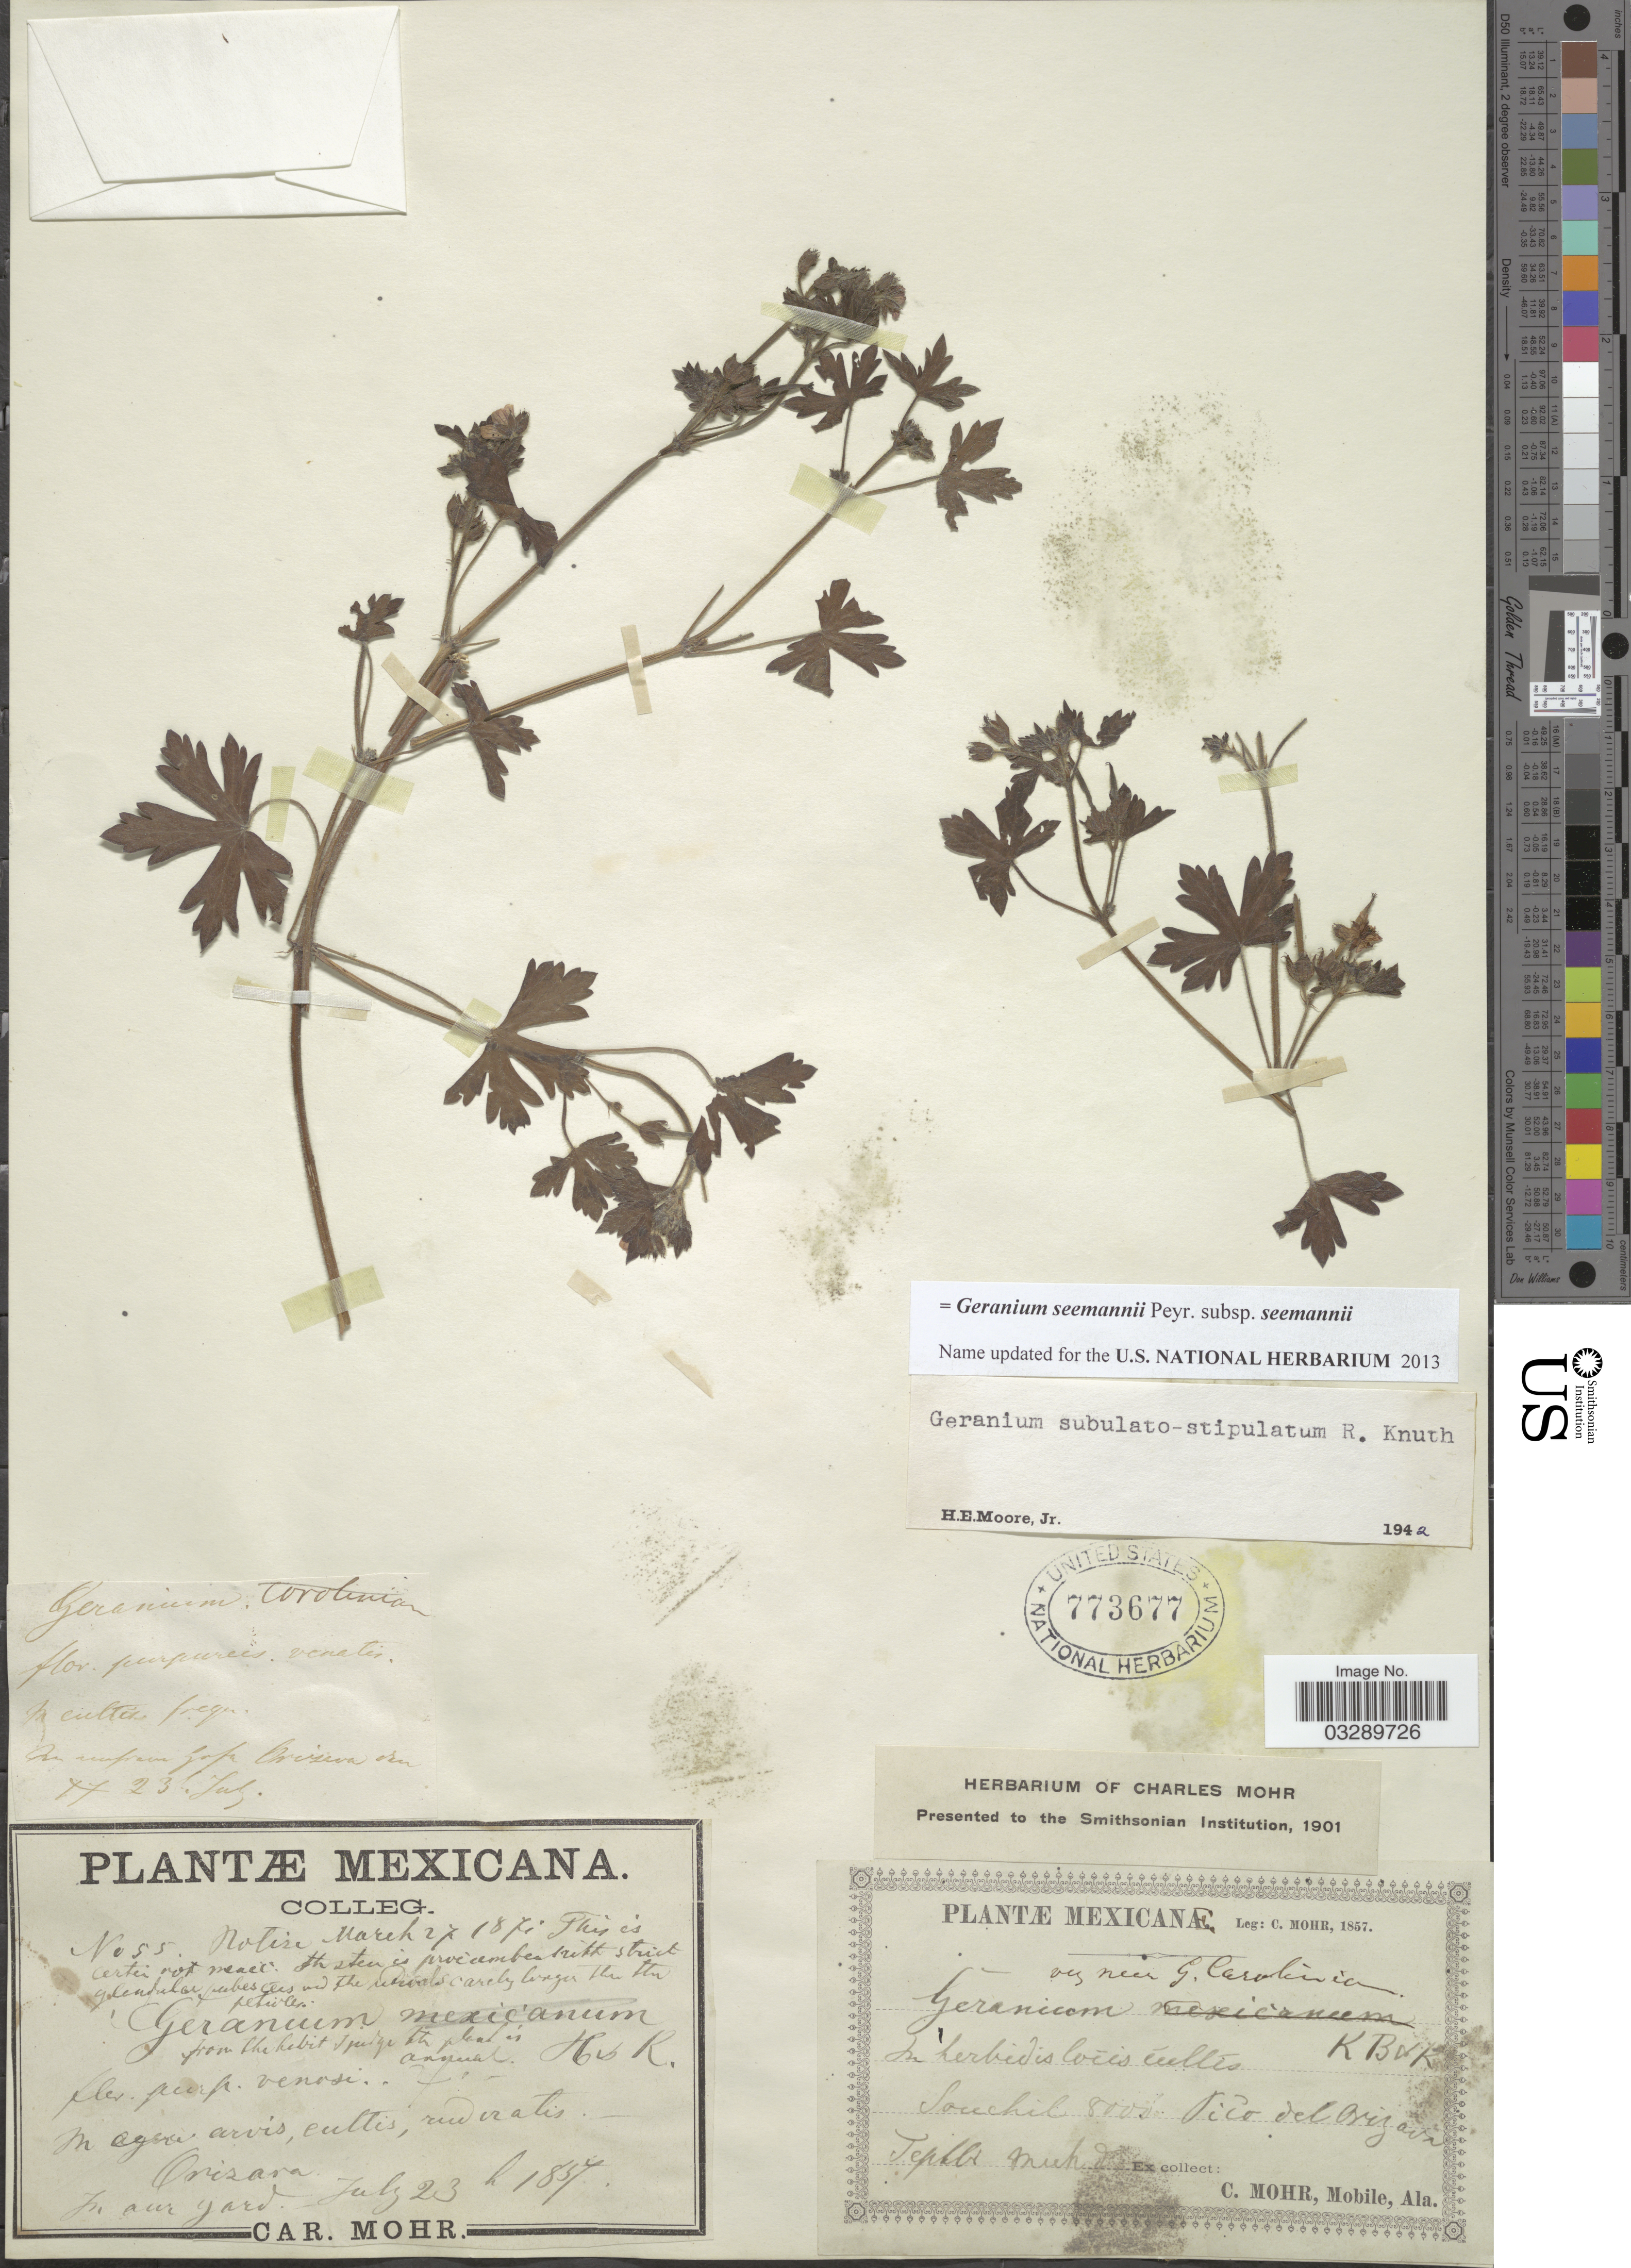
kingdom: Plantae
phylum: Tracheophyta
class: Magnoliopsida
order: Geraniales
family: Geraniaceae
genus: Geranium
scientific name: Geranium seemannii subsp. seemannii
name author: Peyr.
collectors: C. T. Mohr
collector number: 55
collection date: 1857-07-23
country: Mexico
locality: In herbidis locis cultis, Souchil, Pico del Orizava.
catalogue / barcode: US 773677